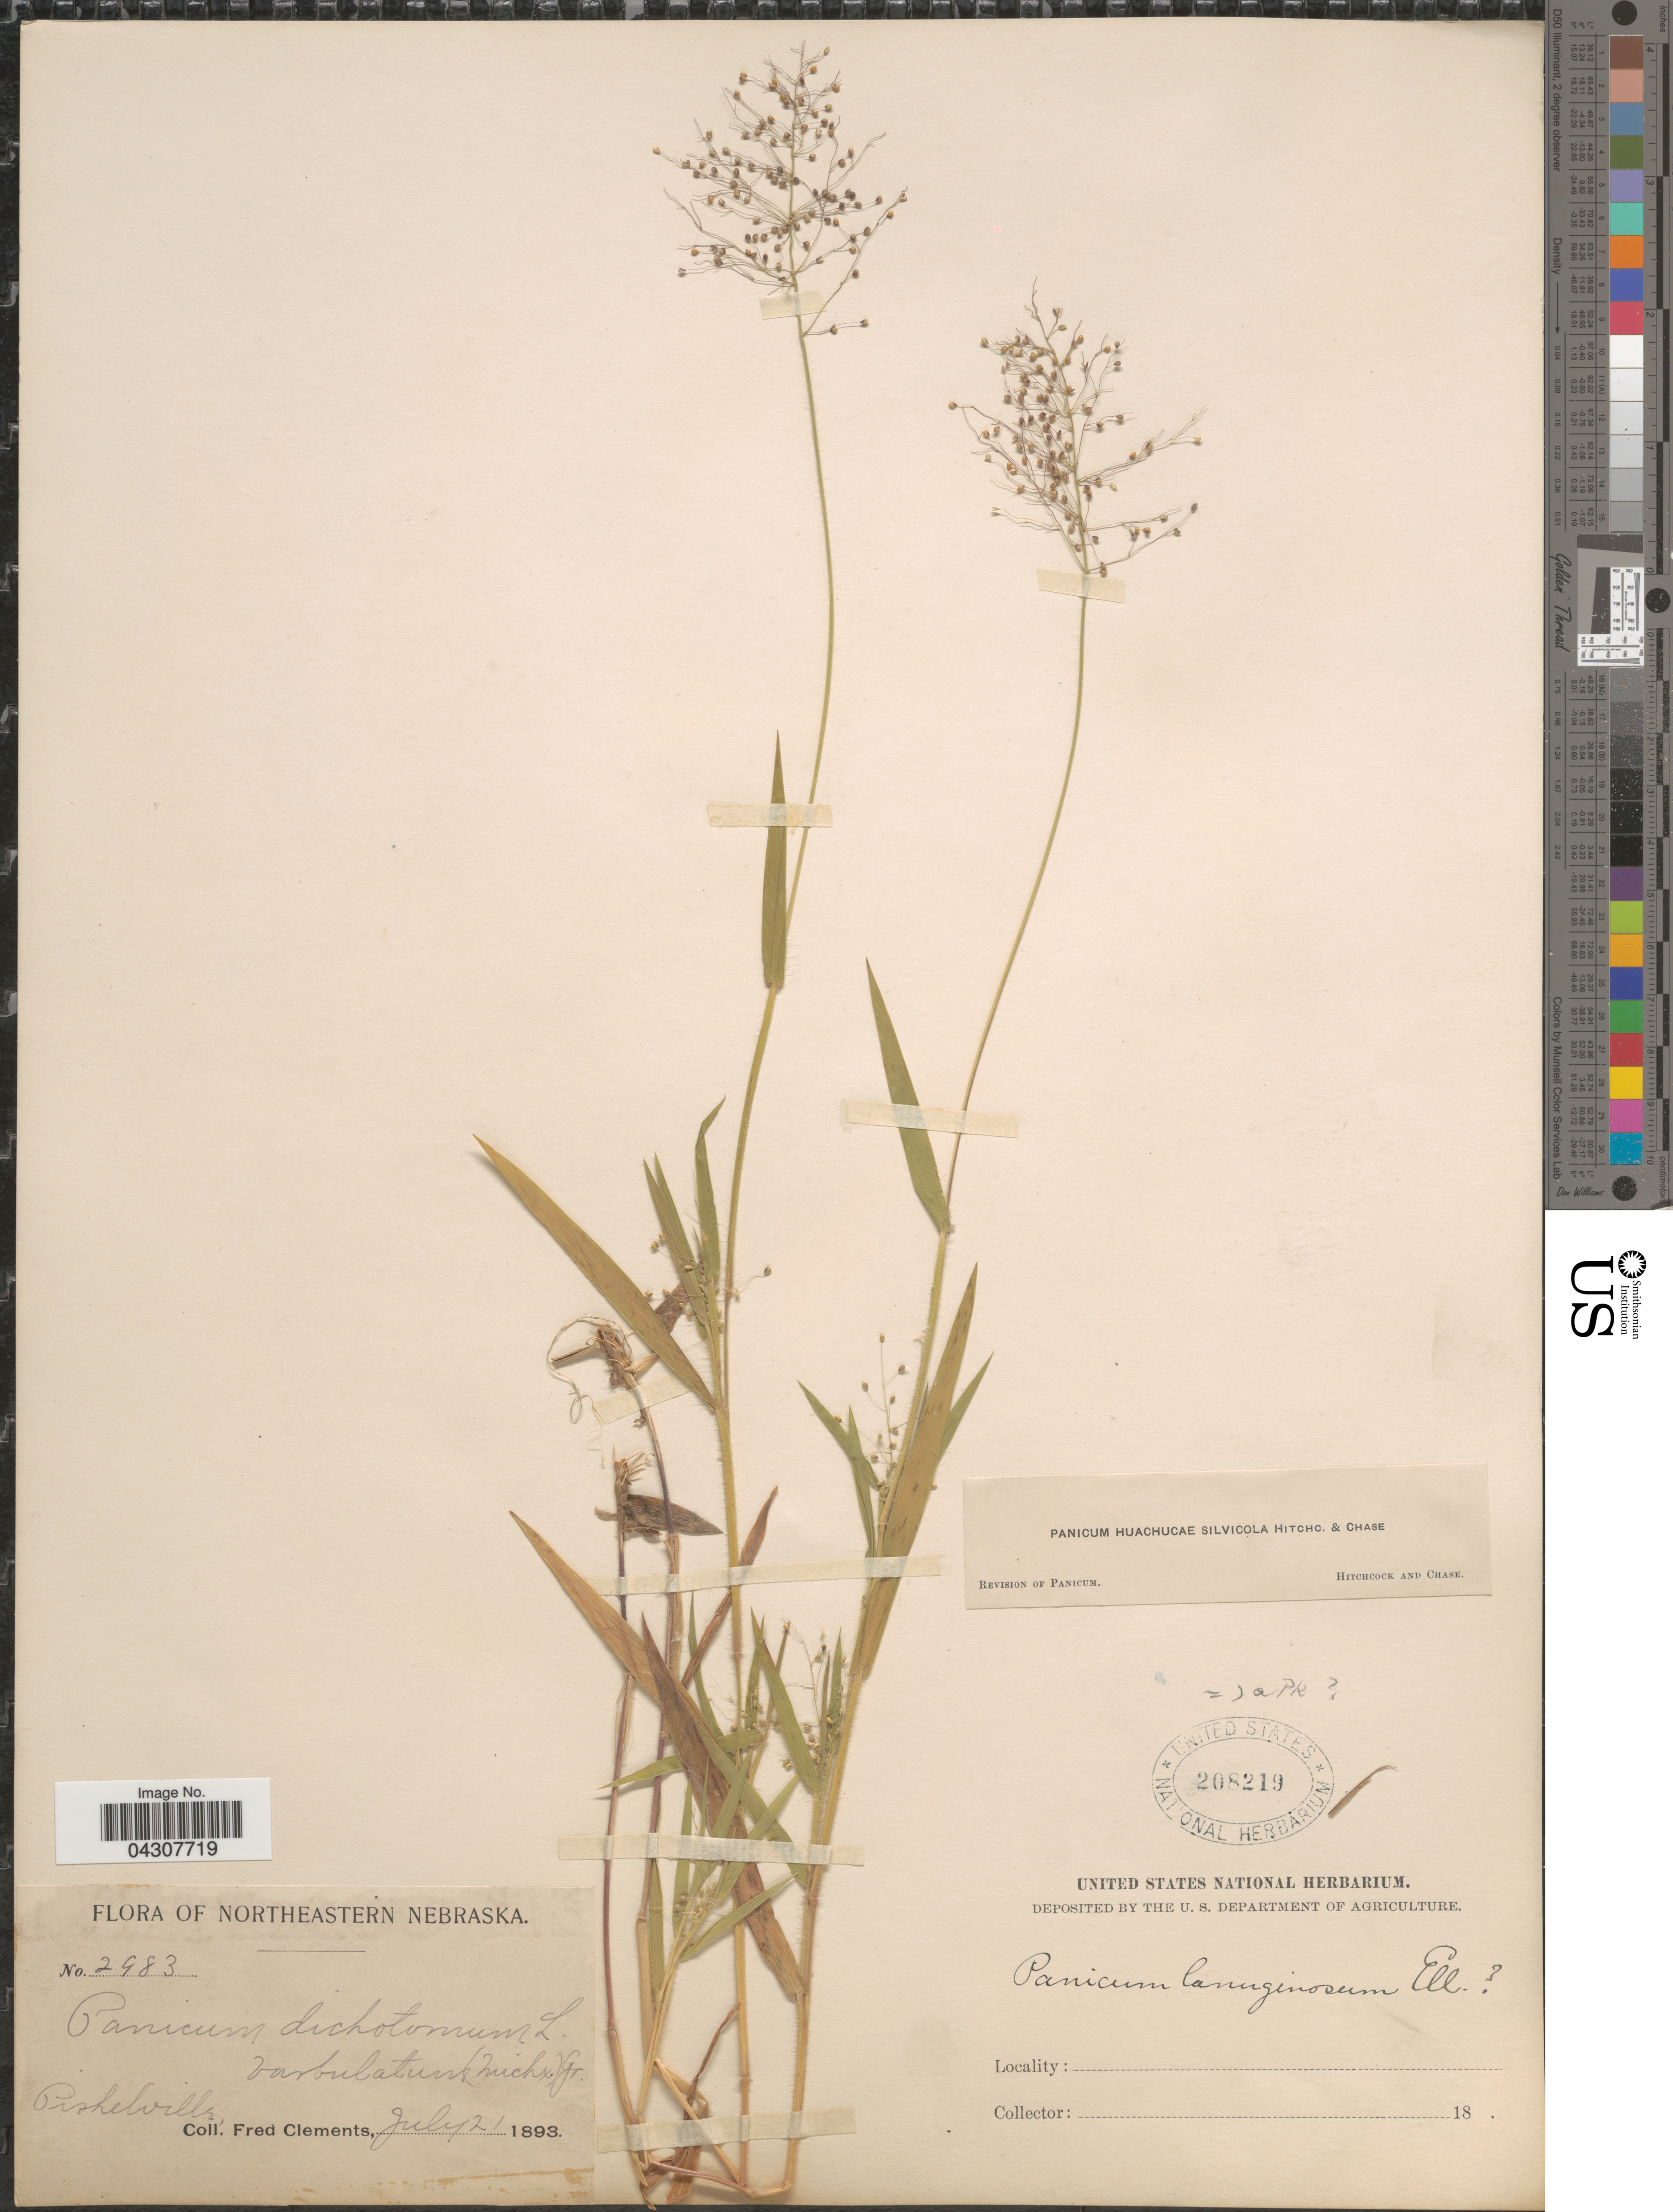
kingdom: Plantae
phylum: Tracheophyta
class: Liliopsida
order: Poales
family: Poaceae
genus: Dichanthelium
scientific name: Dichanthelium acuminatum var. acuminatum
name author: (Sw.) Gould & C.A. Clark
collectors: F. Clements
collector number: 2983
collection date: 1893-07-21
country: United States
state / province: Nebraska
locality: Northeastern Nebraska. Pishelville.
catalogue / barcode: US 208219